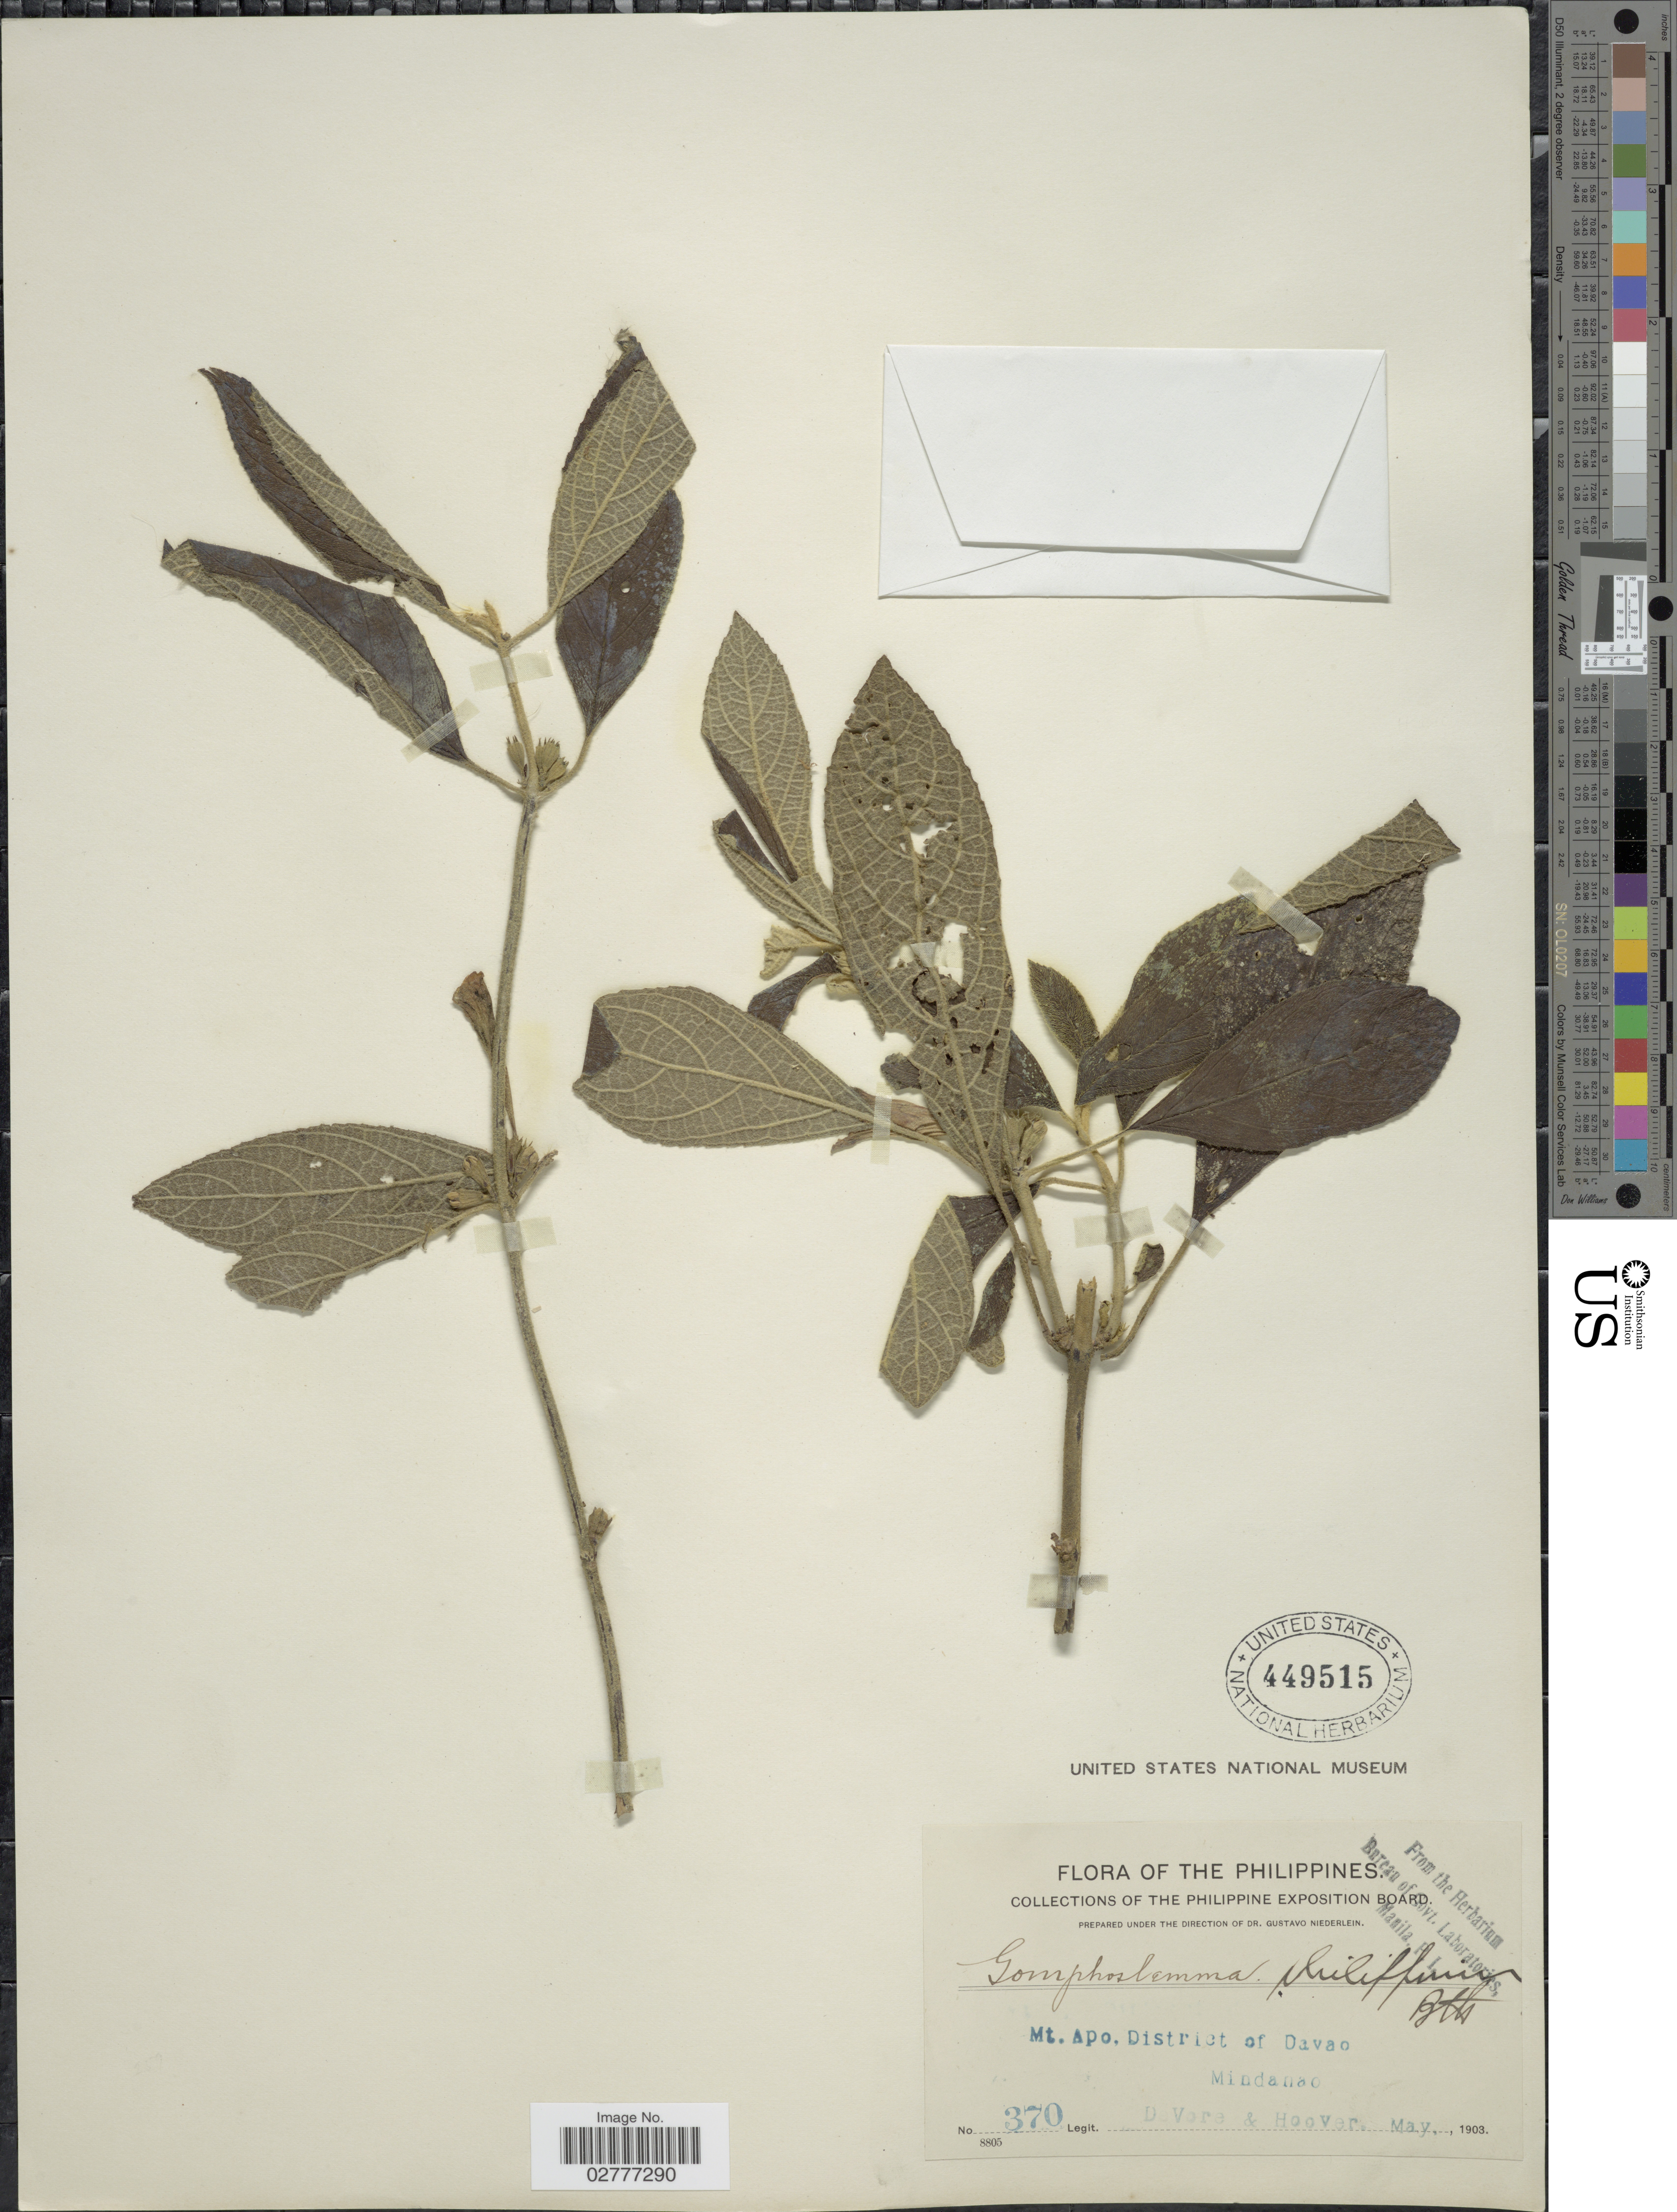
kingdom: Plantae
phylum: Tracheophyta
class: Magnoliopsida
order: Lamiales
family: Lamiaceae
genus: Gomphostemma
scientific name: Gomphostemma philippinarum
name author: Benth.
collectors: B. F. DeVore & -- Hoover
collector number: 370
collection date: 1903-05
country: Philippines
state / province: Davao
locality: Mt. Apo, District of Davao, Mindanao.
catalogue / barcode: US 449515